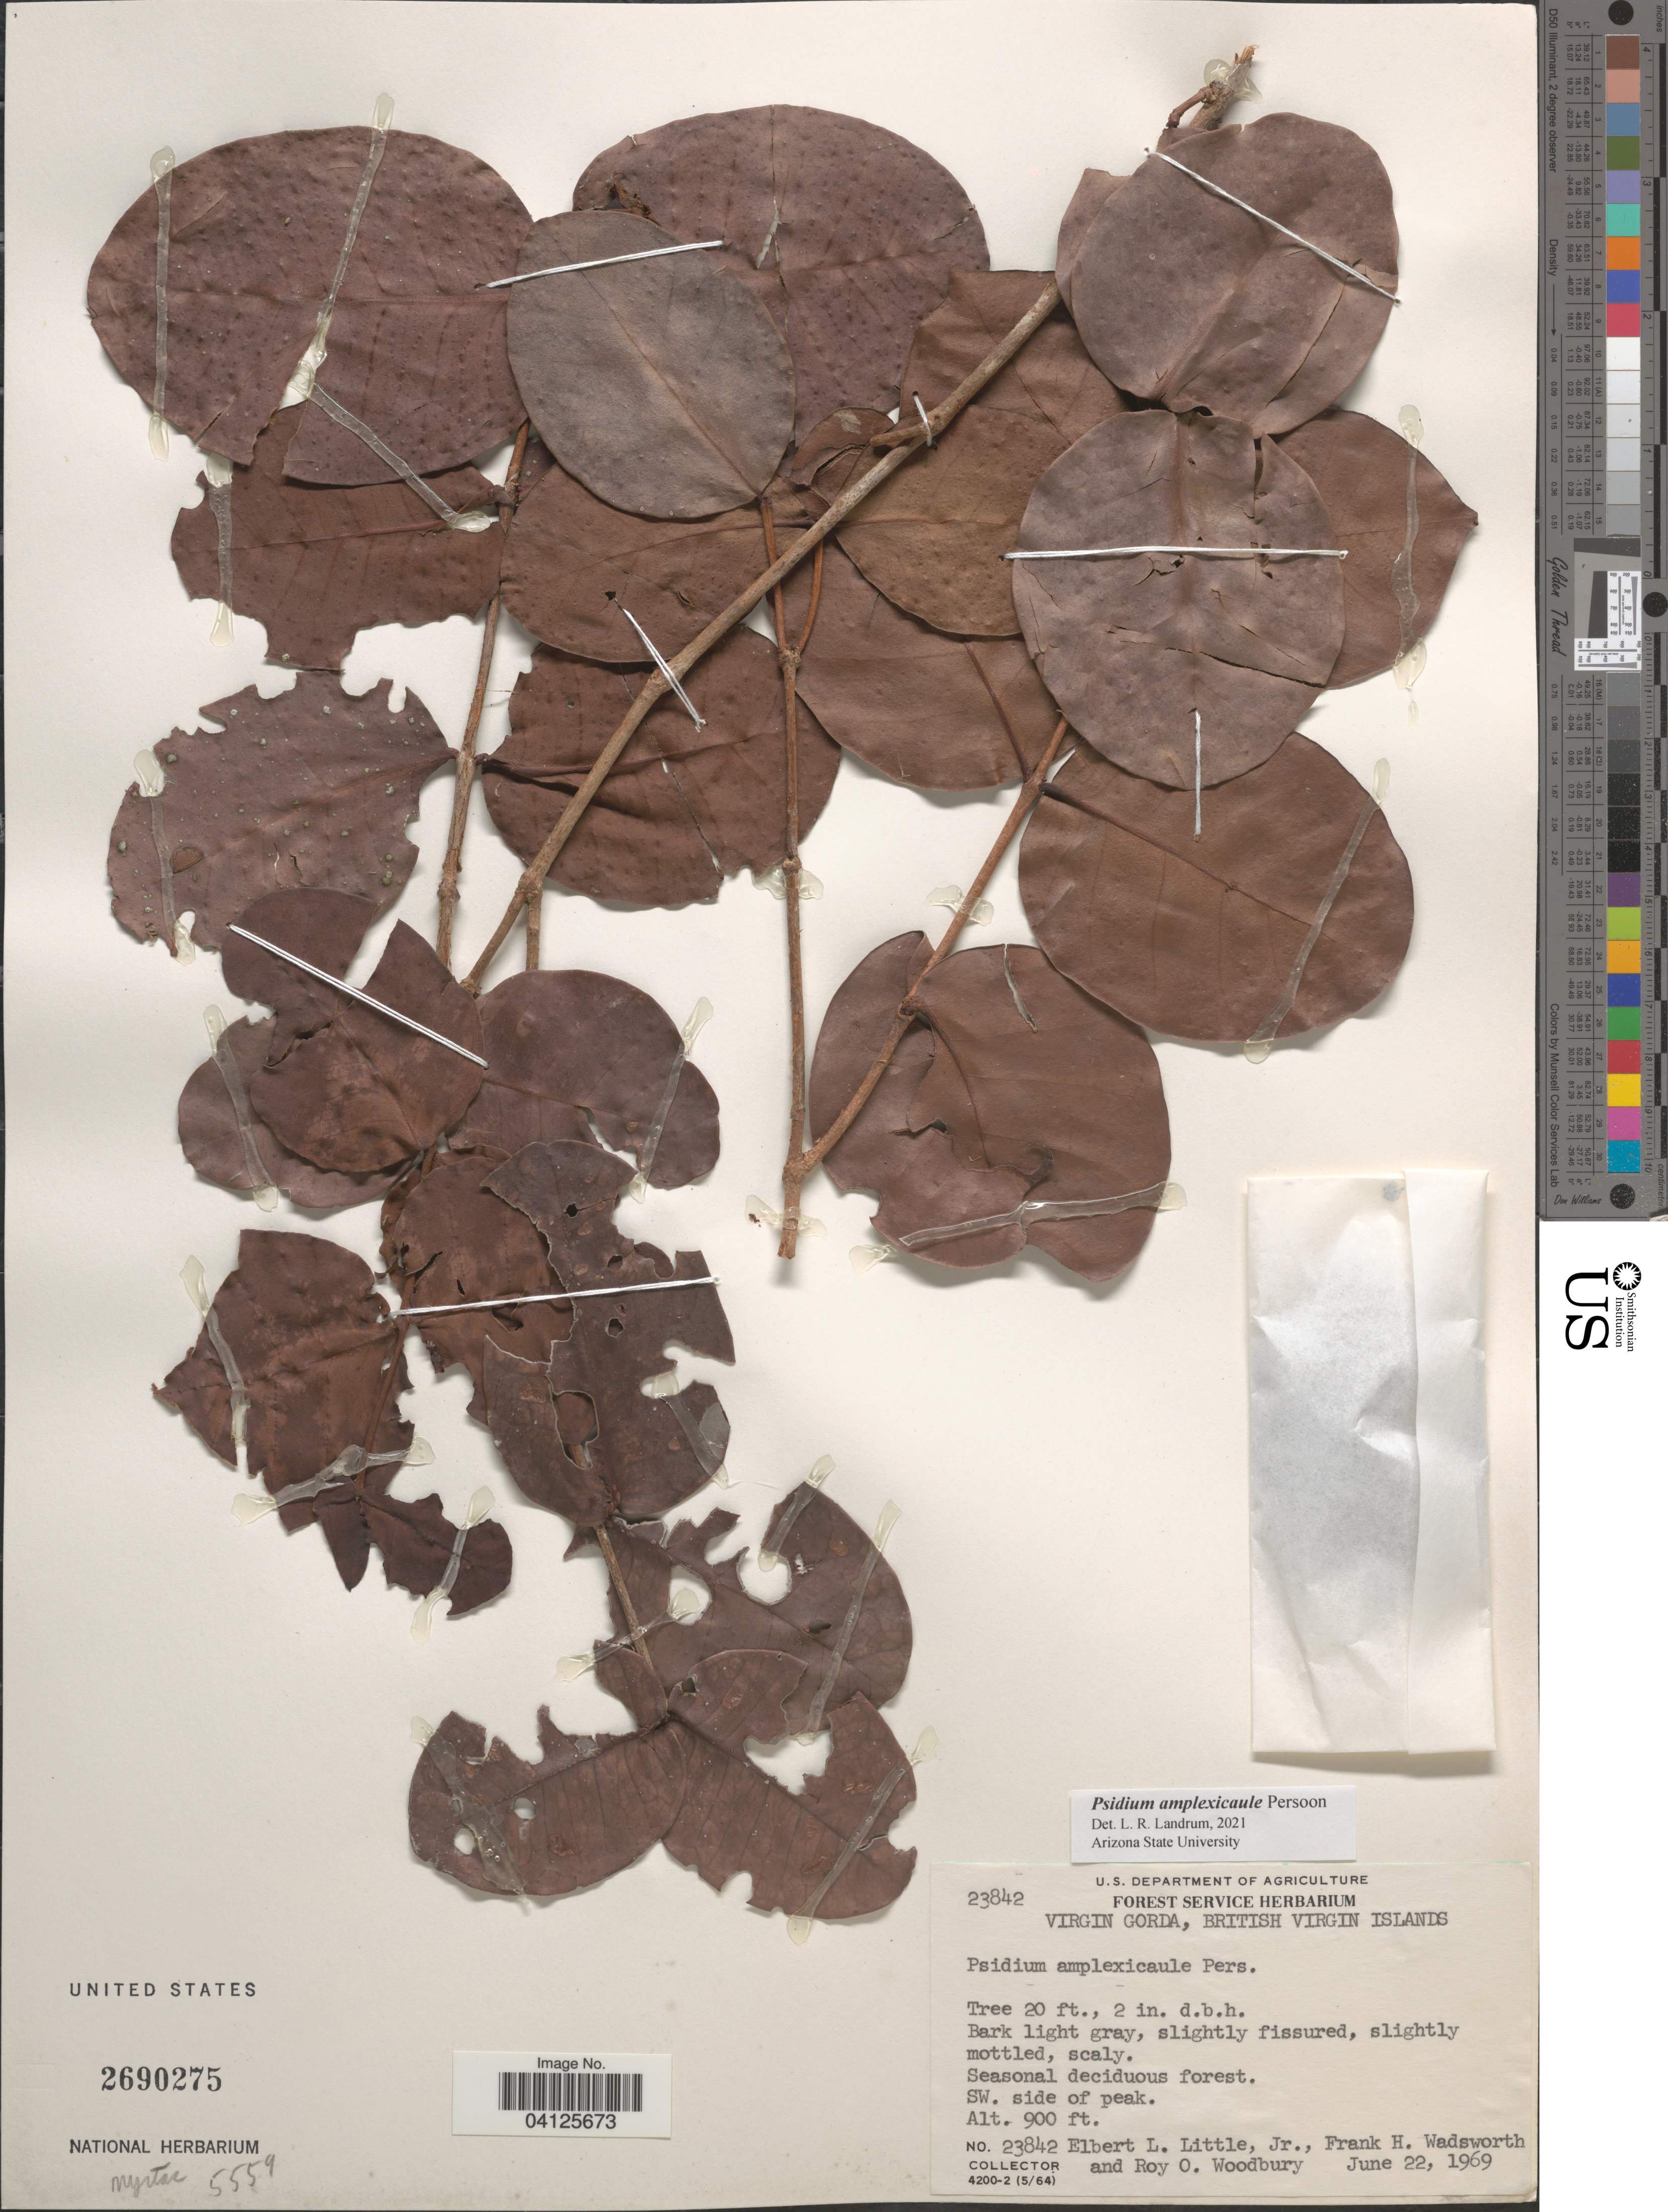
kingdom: Plantae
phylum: Tracheophyta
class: Magnoliopsida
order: Myrtales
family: Myrtaceae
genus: Psidium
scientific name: Psidium amplexicaule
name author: Pers.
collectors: E. L. Little, F. Wadsworth & R. Woodbury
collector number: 23842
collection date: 1969-06-22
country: British Virgin Islands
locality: Virgin Gorda. SW. side of peak.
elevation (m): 274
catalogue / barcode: US 2690275